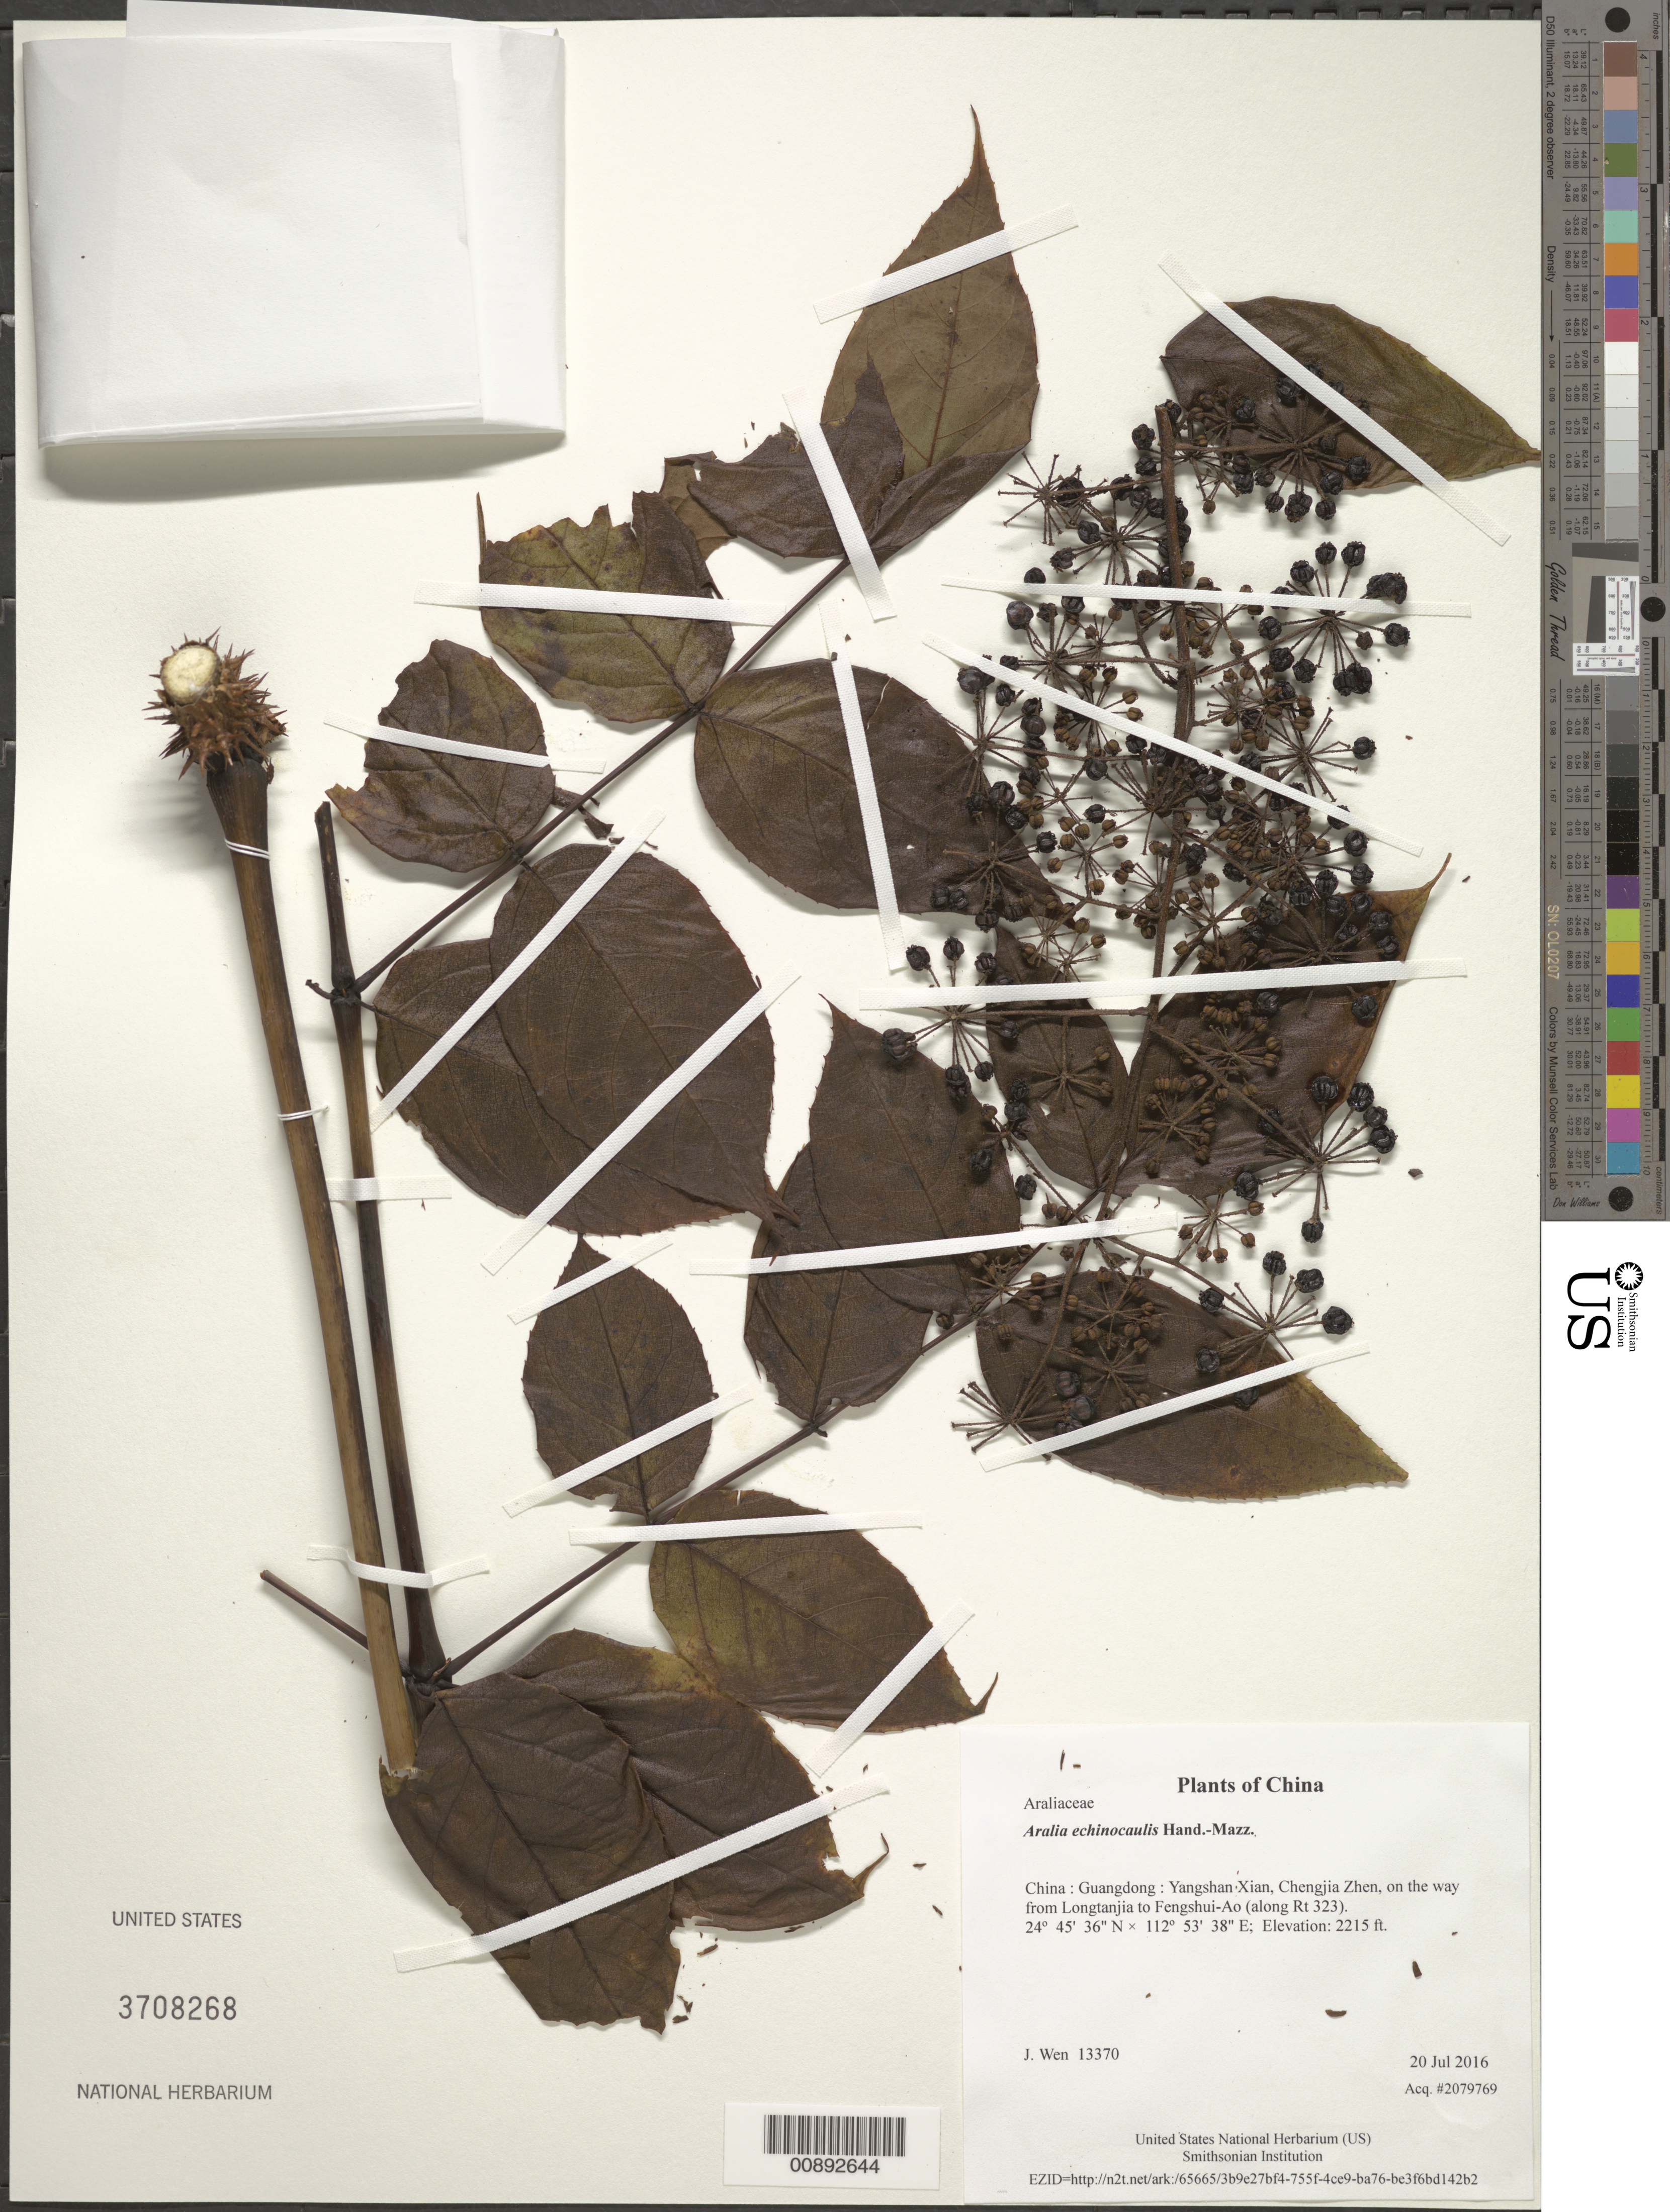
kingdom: Plantae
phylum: Tracheophyta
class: Magnoliopsida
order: Apiales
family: Araliaceae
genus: Aralia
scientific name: Aralia echinocaulis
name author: Hand.-Mazz.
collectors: J. Wen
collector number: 13370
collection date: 2016-07-20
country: China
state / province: Guangdong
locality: Yangshan Xian, Chengjia Zhen, on the way from Longtanjia to Fengshui-Ao (along Rt 323)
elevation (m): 675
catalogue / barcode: US 3708268